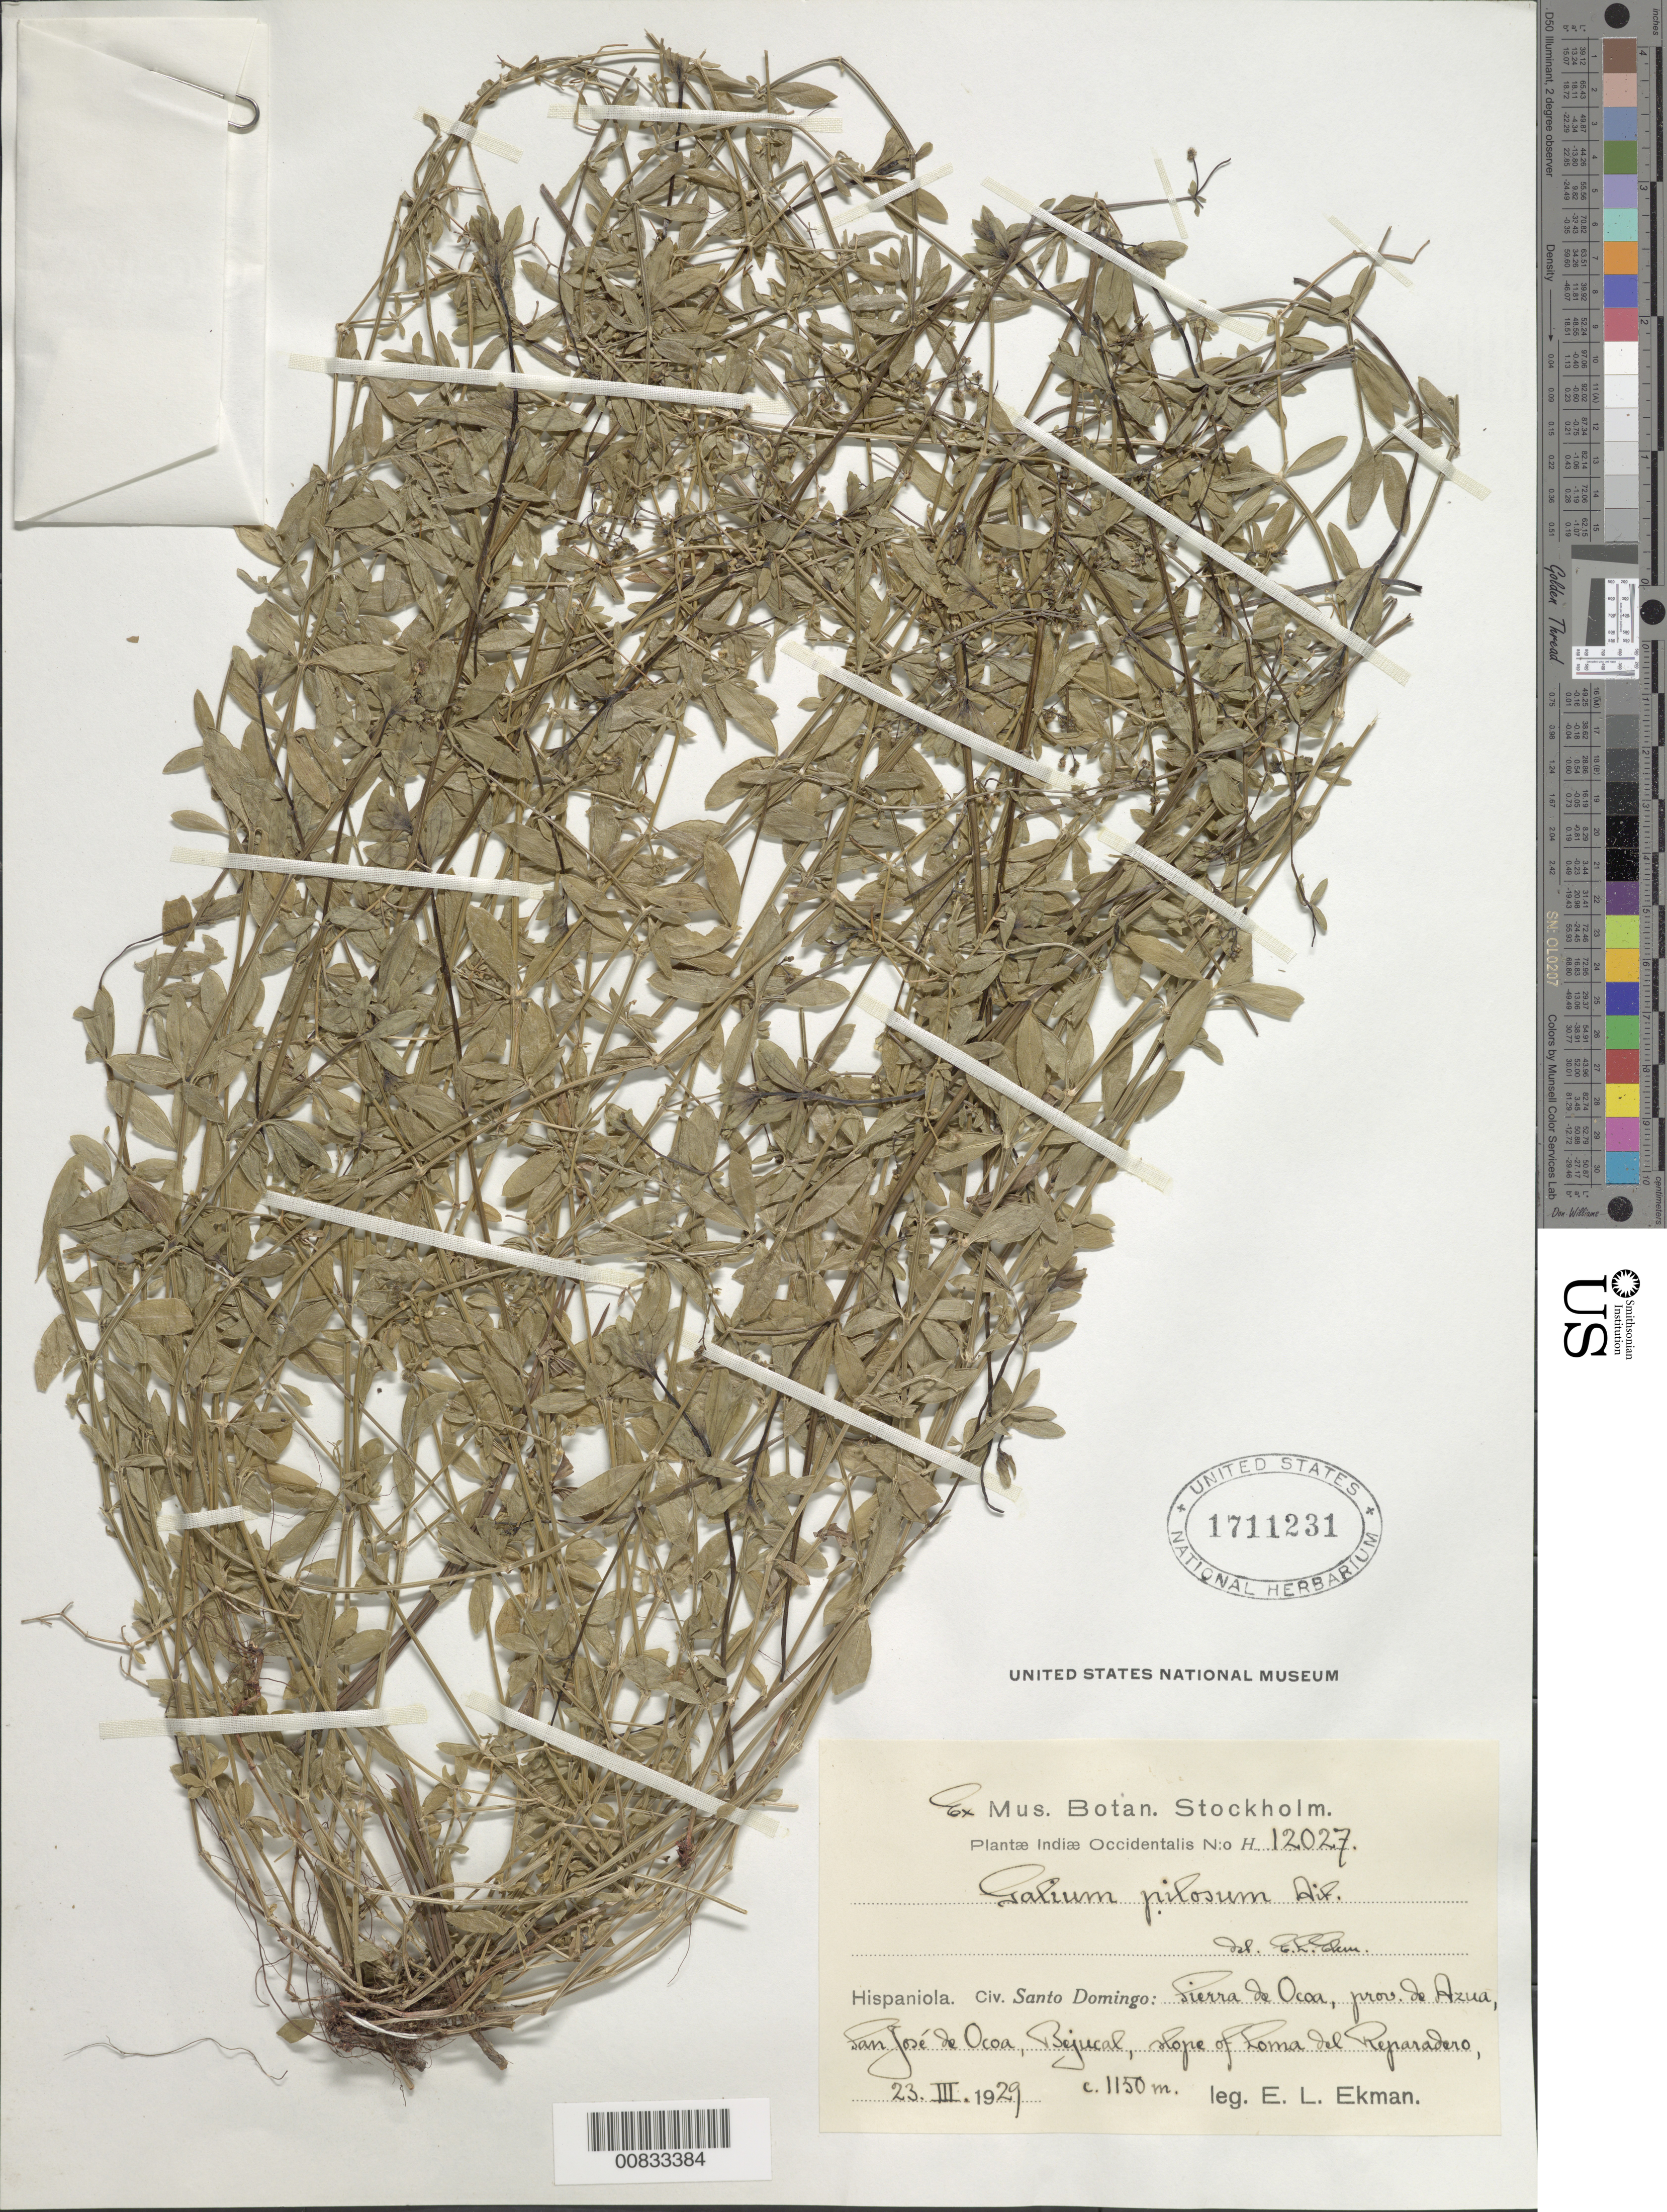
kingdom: Plantae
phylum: Tracheophyta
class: Magnoliopsida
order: Gentianales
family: Rubiaceae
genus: Galium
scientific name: Galium pilosum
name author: Aiton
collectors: E. L. Ekman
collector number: H 12027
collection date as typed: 23 Mar 1929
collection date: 1929-03-23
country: Dominican Republic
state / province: Azua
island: Hispaniola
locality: Sierra de Ocoa, San José de Ocoa, Bejucal, slope of Loma del Reparadero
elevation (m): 1150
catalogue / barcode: US 1711231